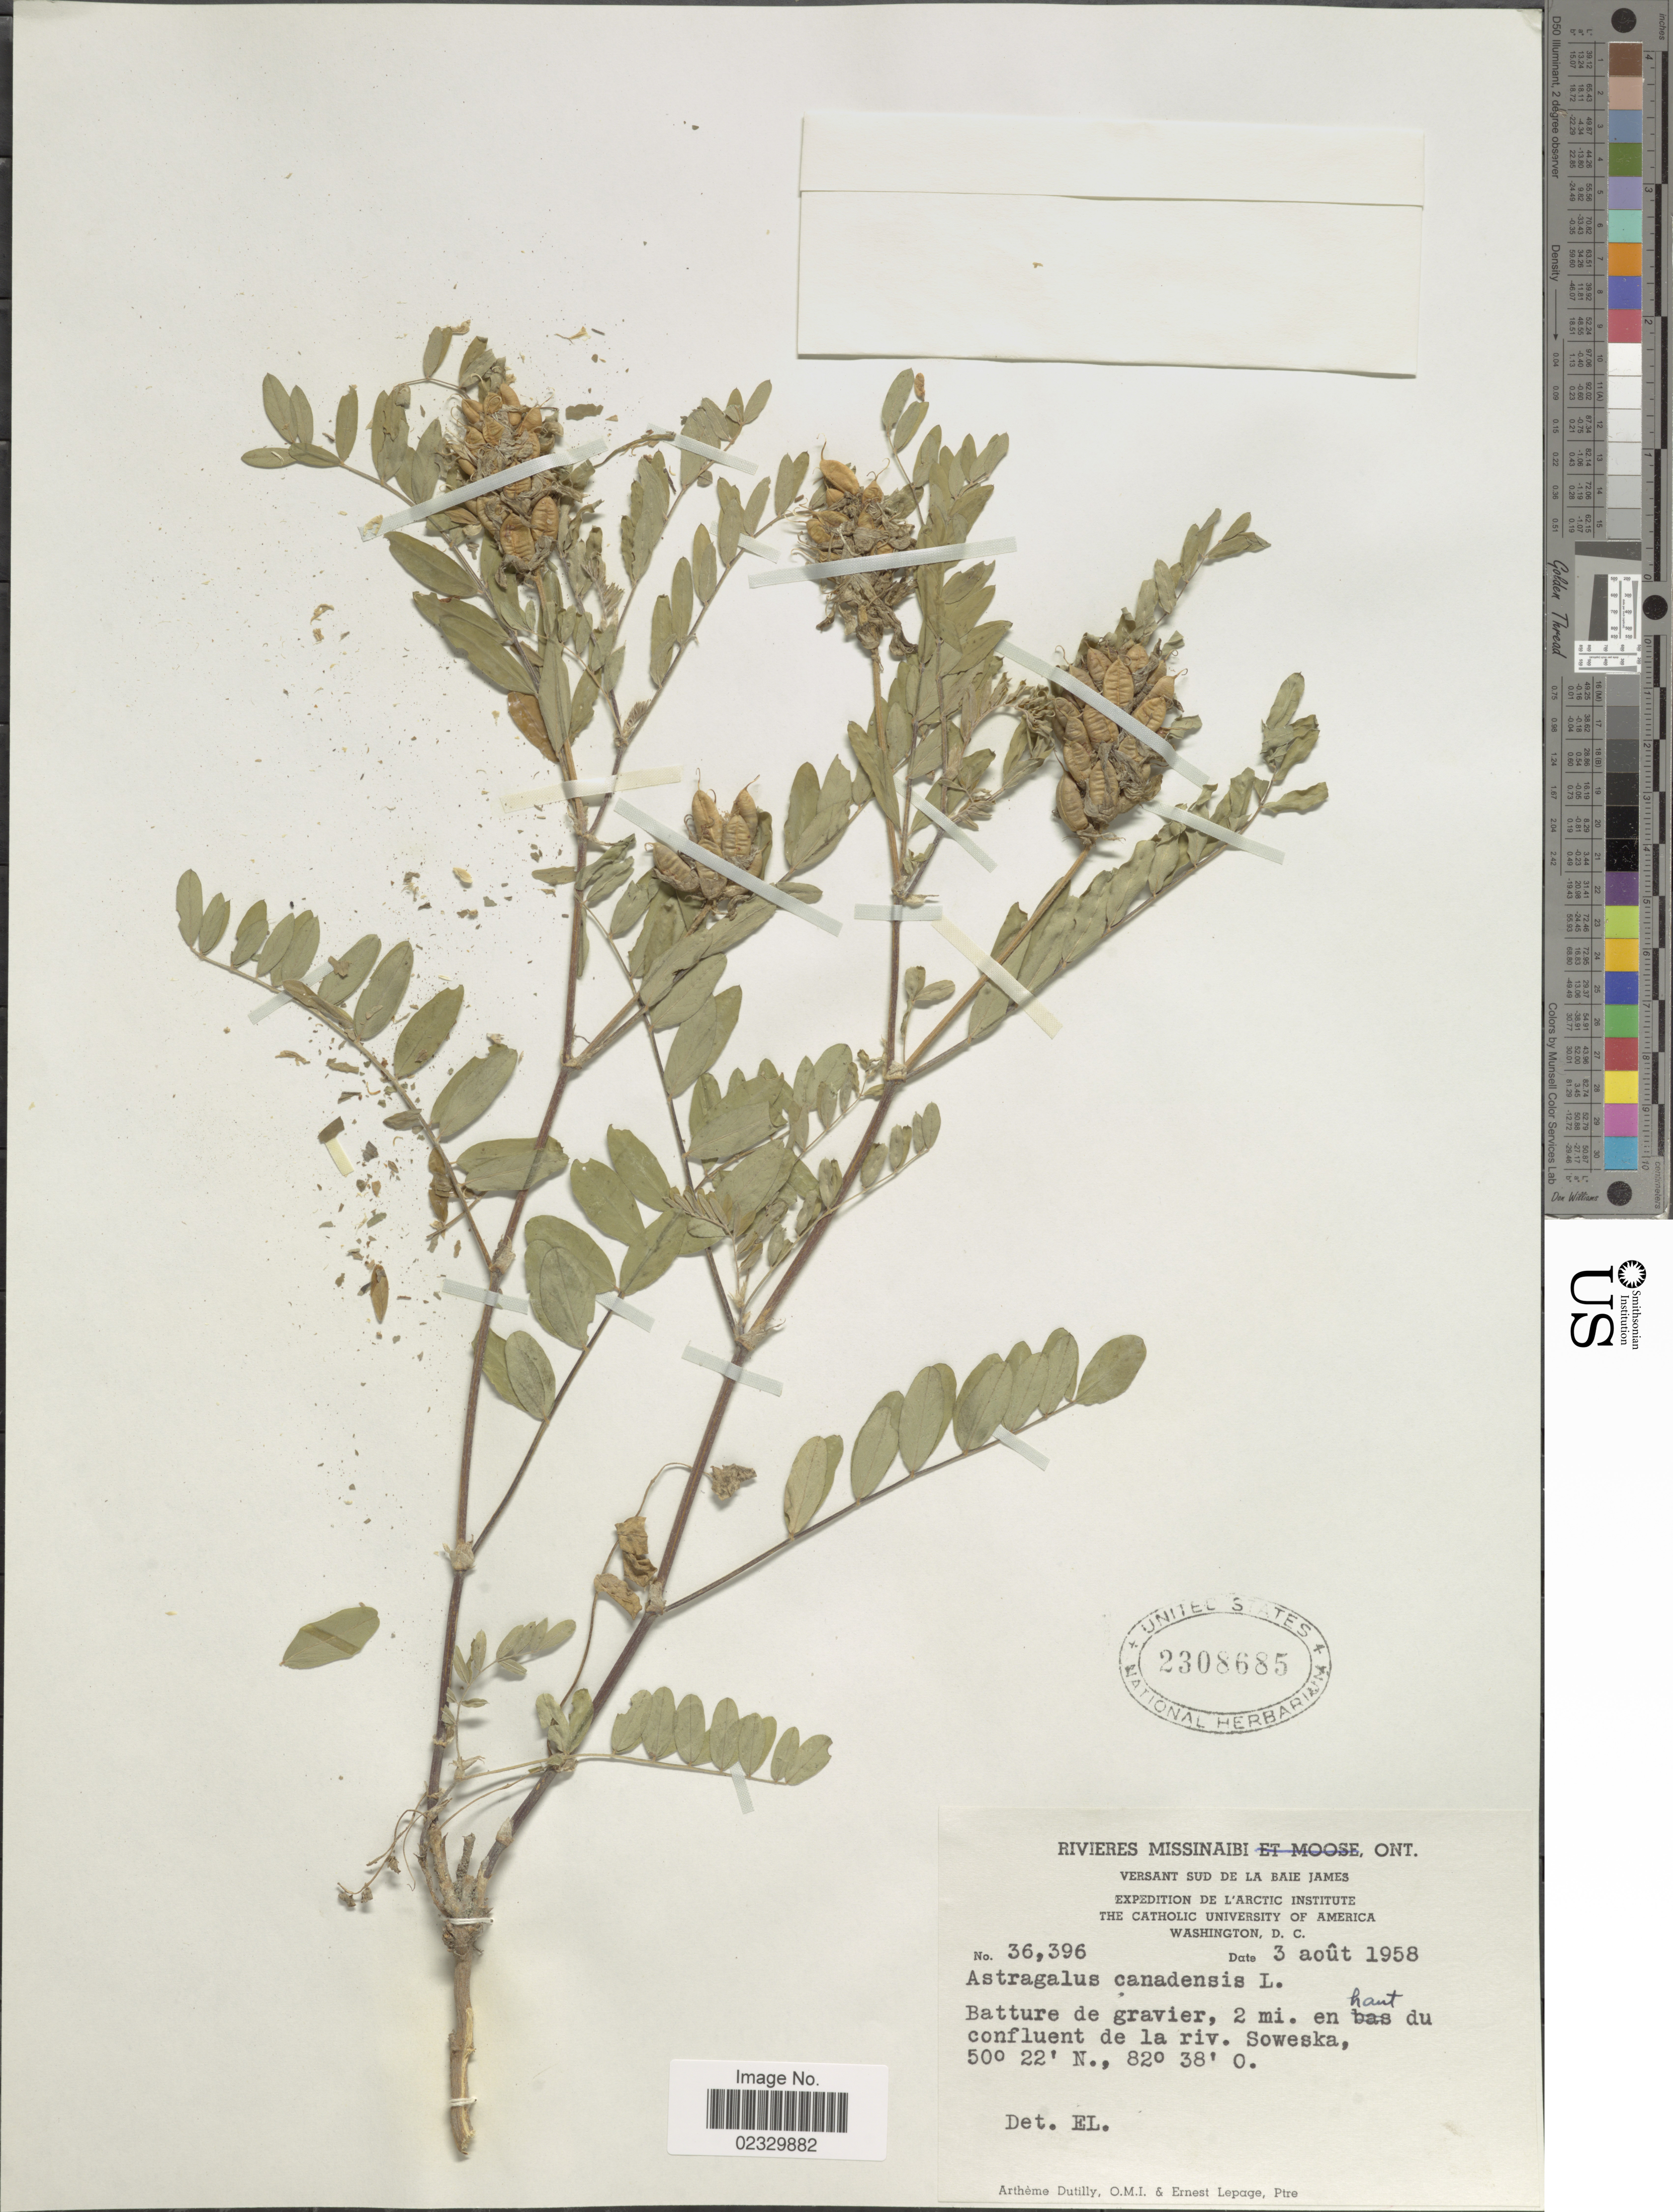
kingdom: Plantae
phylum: Tracheophyta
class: Magnoliopsida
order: Fabales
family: Fabaceae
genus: Astragalus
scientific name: Astragalus canadensis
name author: L.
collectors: A. Dutilly, O. M. I., E. Lepage & Ptre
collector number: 36396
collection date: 1958-08-03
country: Canada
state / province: Ontario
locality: Rivieres Missinaibi, Ont. Batture de gravier, 2 mi. en haut du confluent de la riv. Soweska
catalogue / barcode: US 2308685